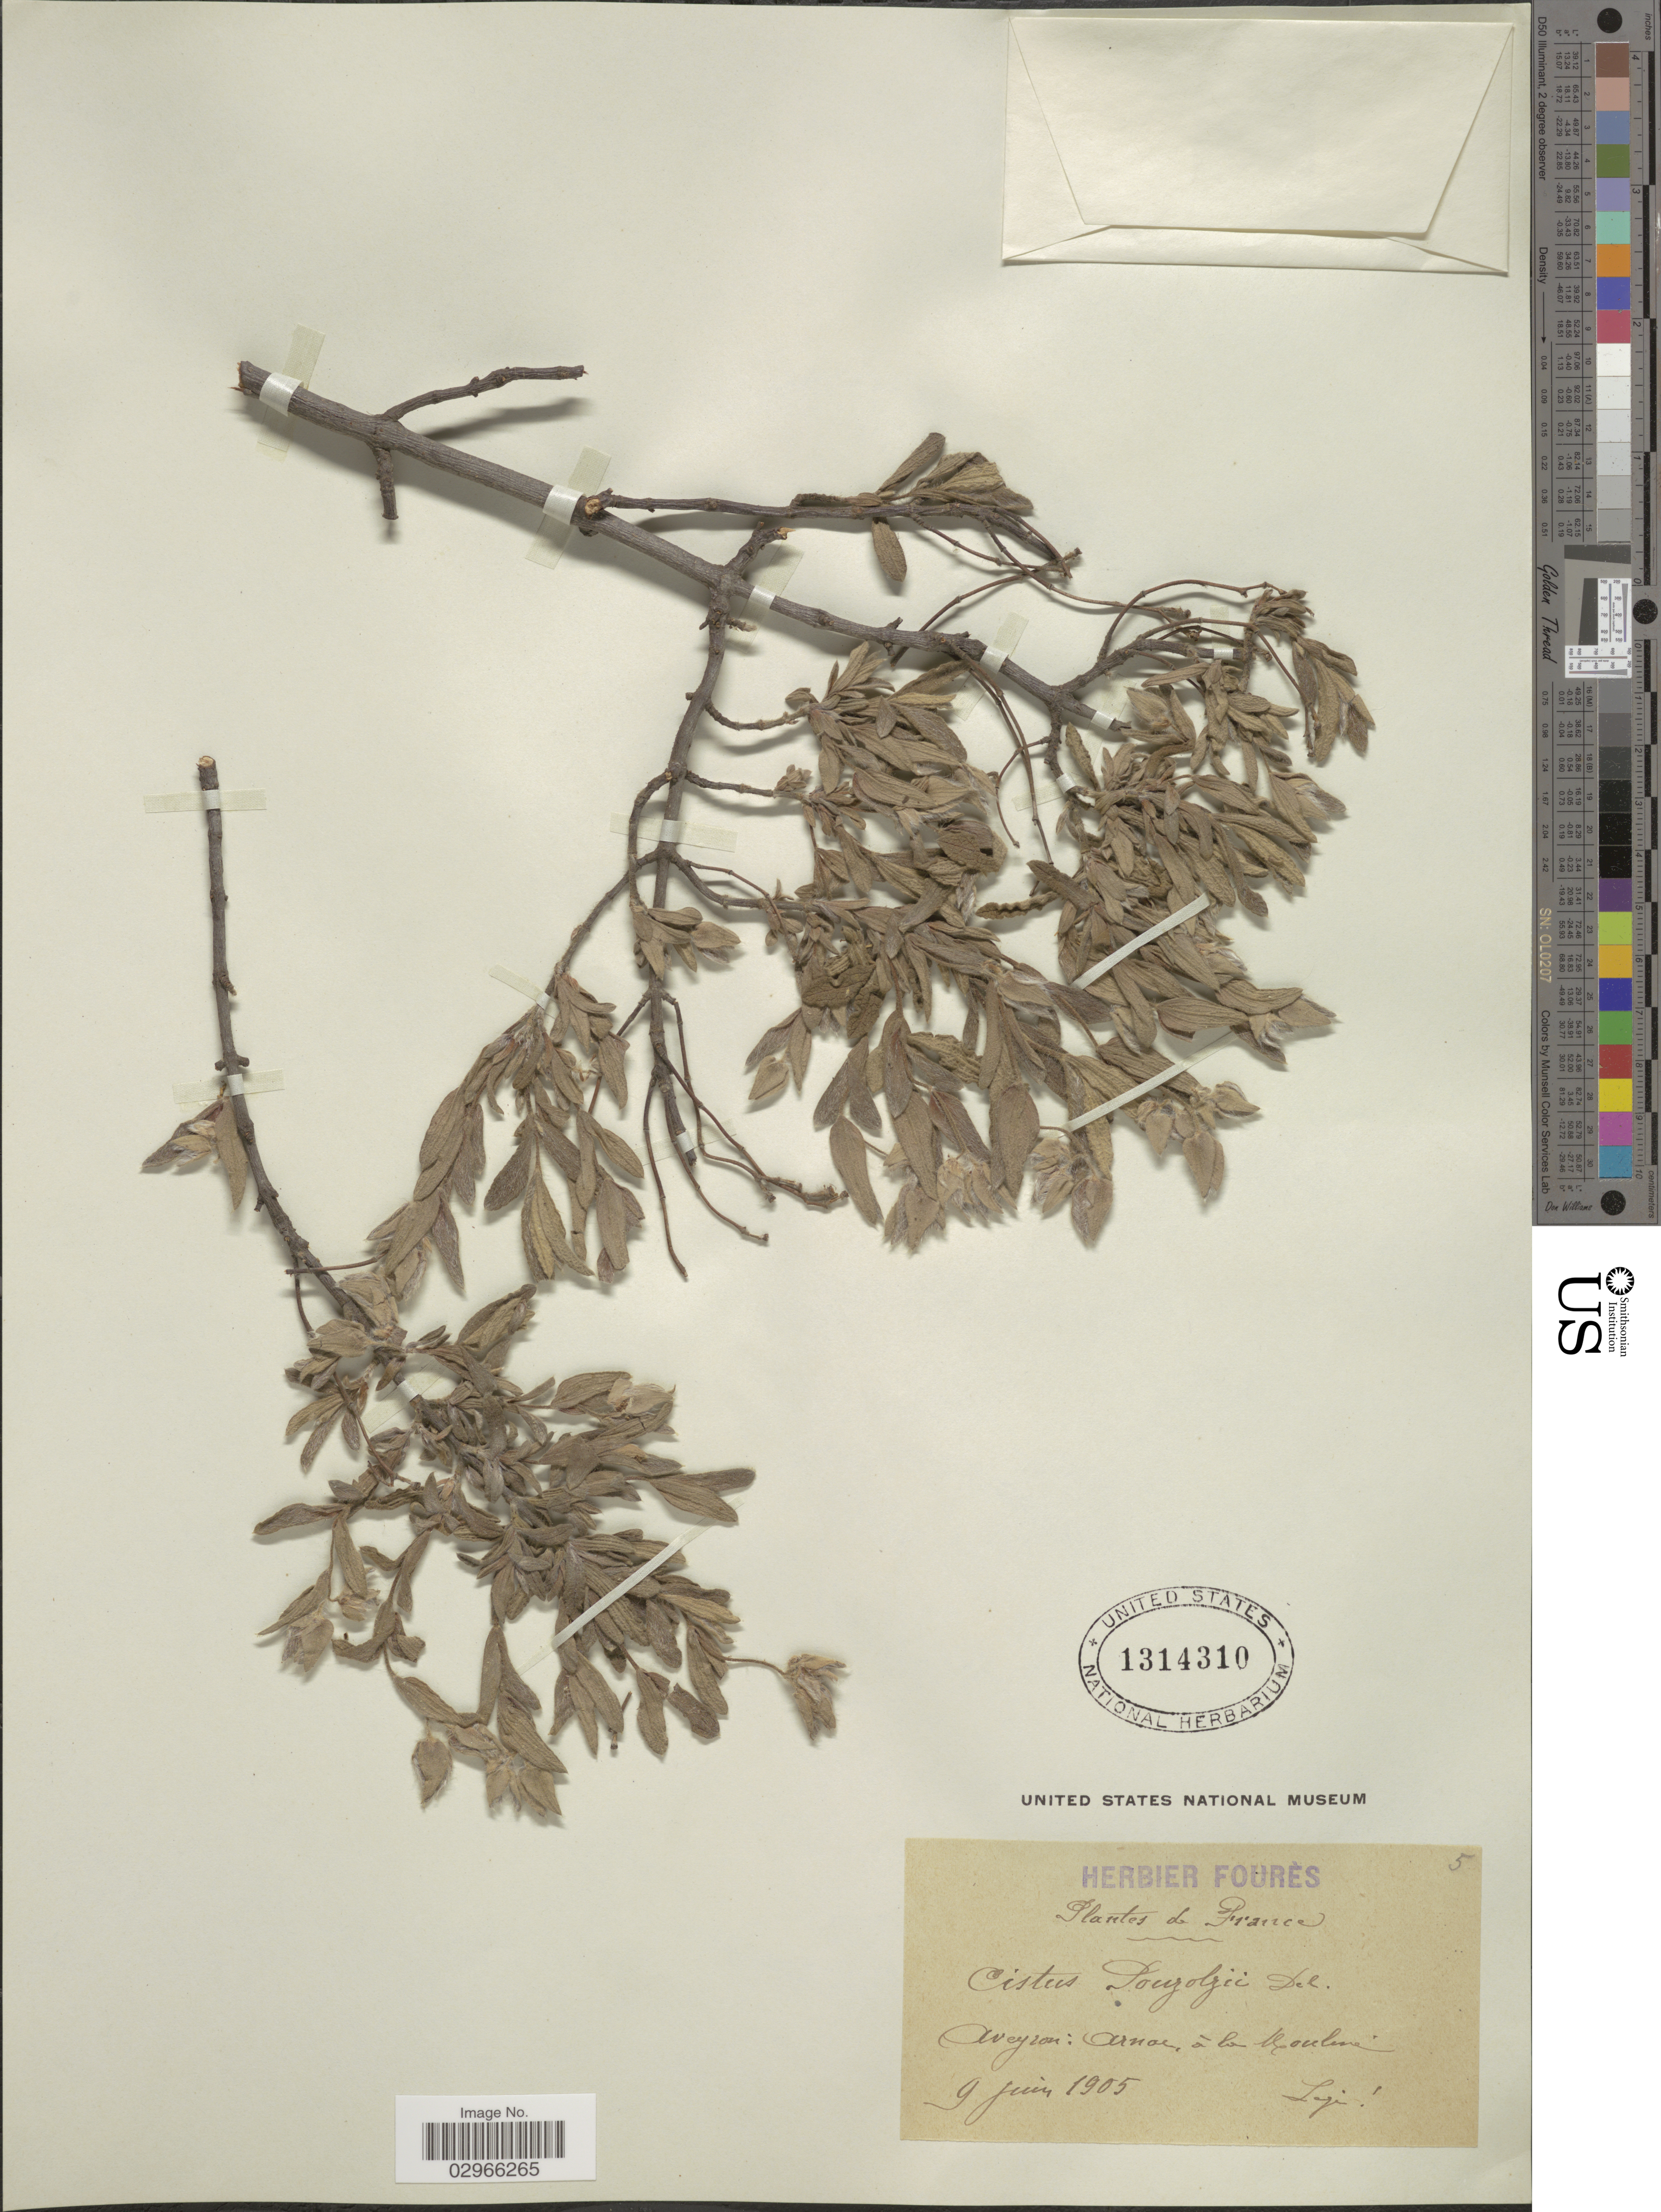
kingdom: Plantae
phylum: Tracheophyta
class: Magnoliopsida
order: Malvales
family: Cistaceae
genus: Cistus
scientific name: Cistus pouzolzii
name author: Delile ex Gren. & Godr.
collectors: ex herb. Foures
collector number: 5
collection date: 1905-06-09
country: France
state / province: Occitanie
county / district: Aveyron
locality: Aveyron: Arnac, á la Noulene. [interpreted]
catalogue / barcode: US 1314310